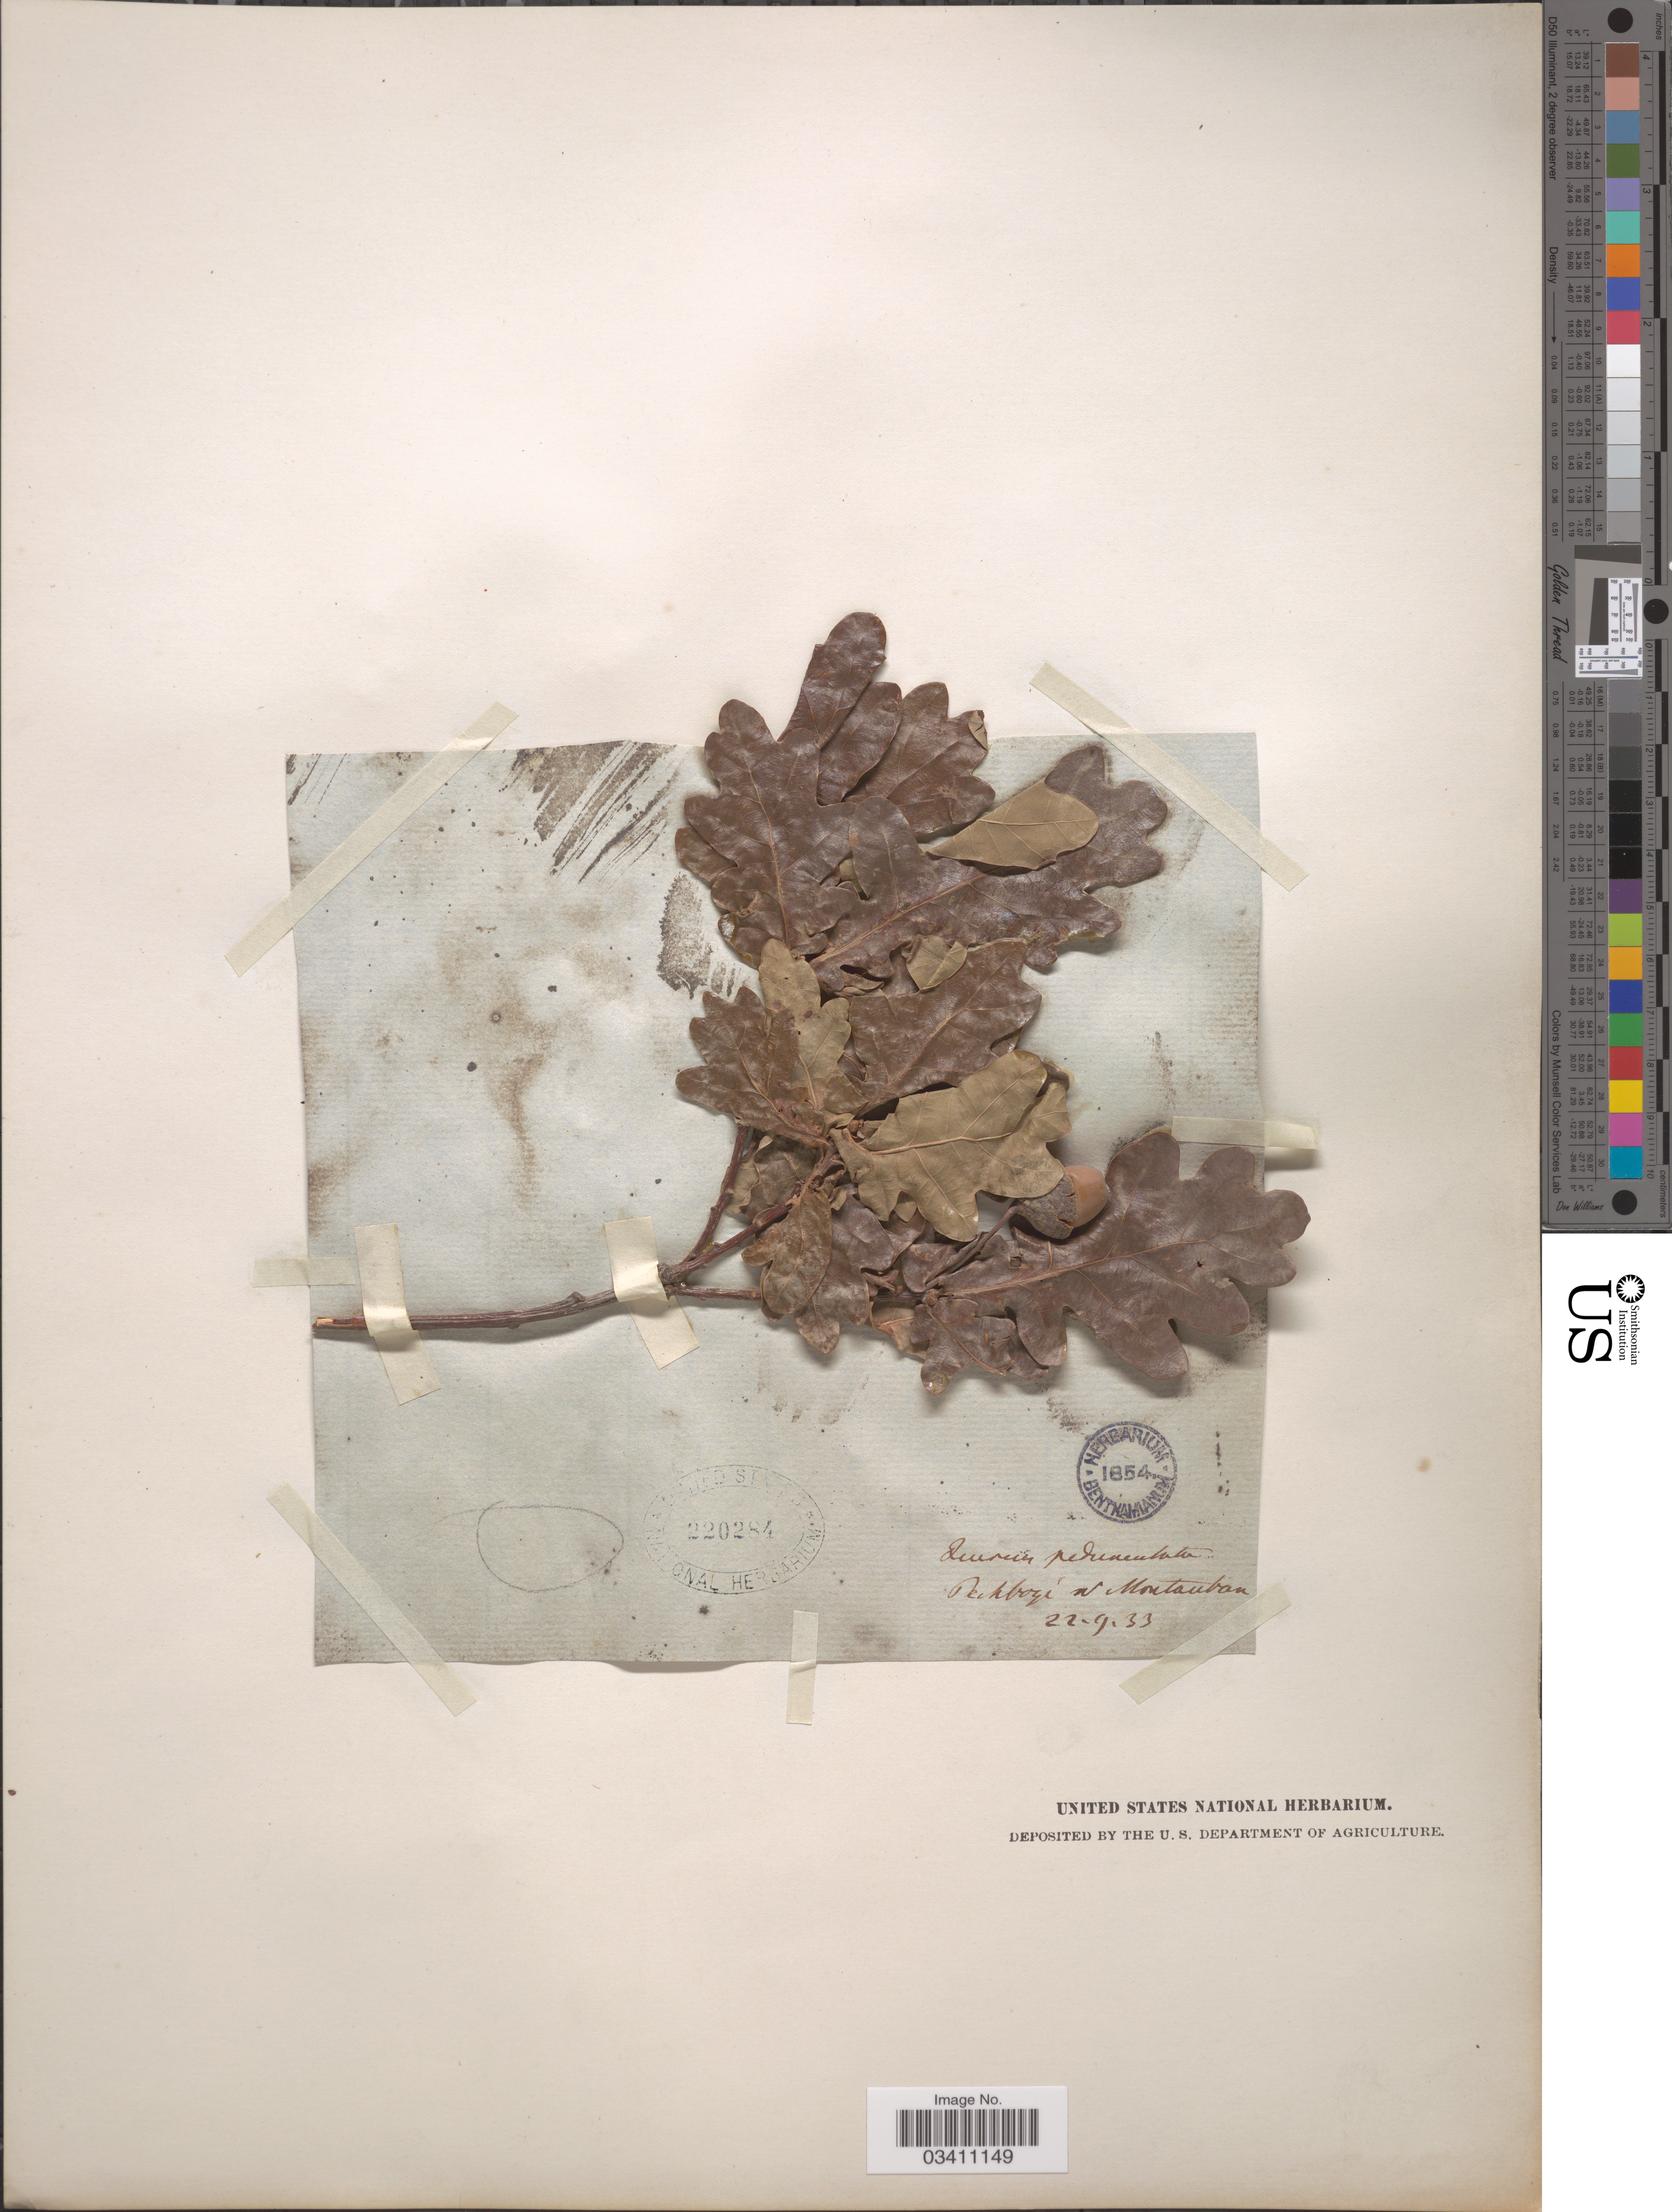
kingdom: Plantae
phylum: Tracheophyta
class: Magnoliopsida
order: Fagales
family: Fagaceae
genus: Quercus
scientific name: Quercus robur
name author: L.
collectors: Ex herb. Benthamianum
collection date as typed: Transcribed d/m/y: 22/9/33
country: France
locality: Peckbogé [interpreted] n Montauban.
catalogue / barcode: US 220284